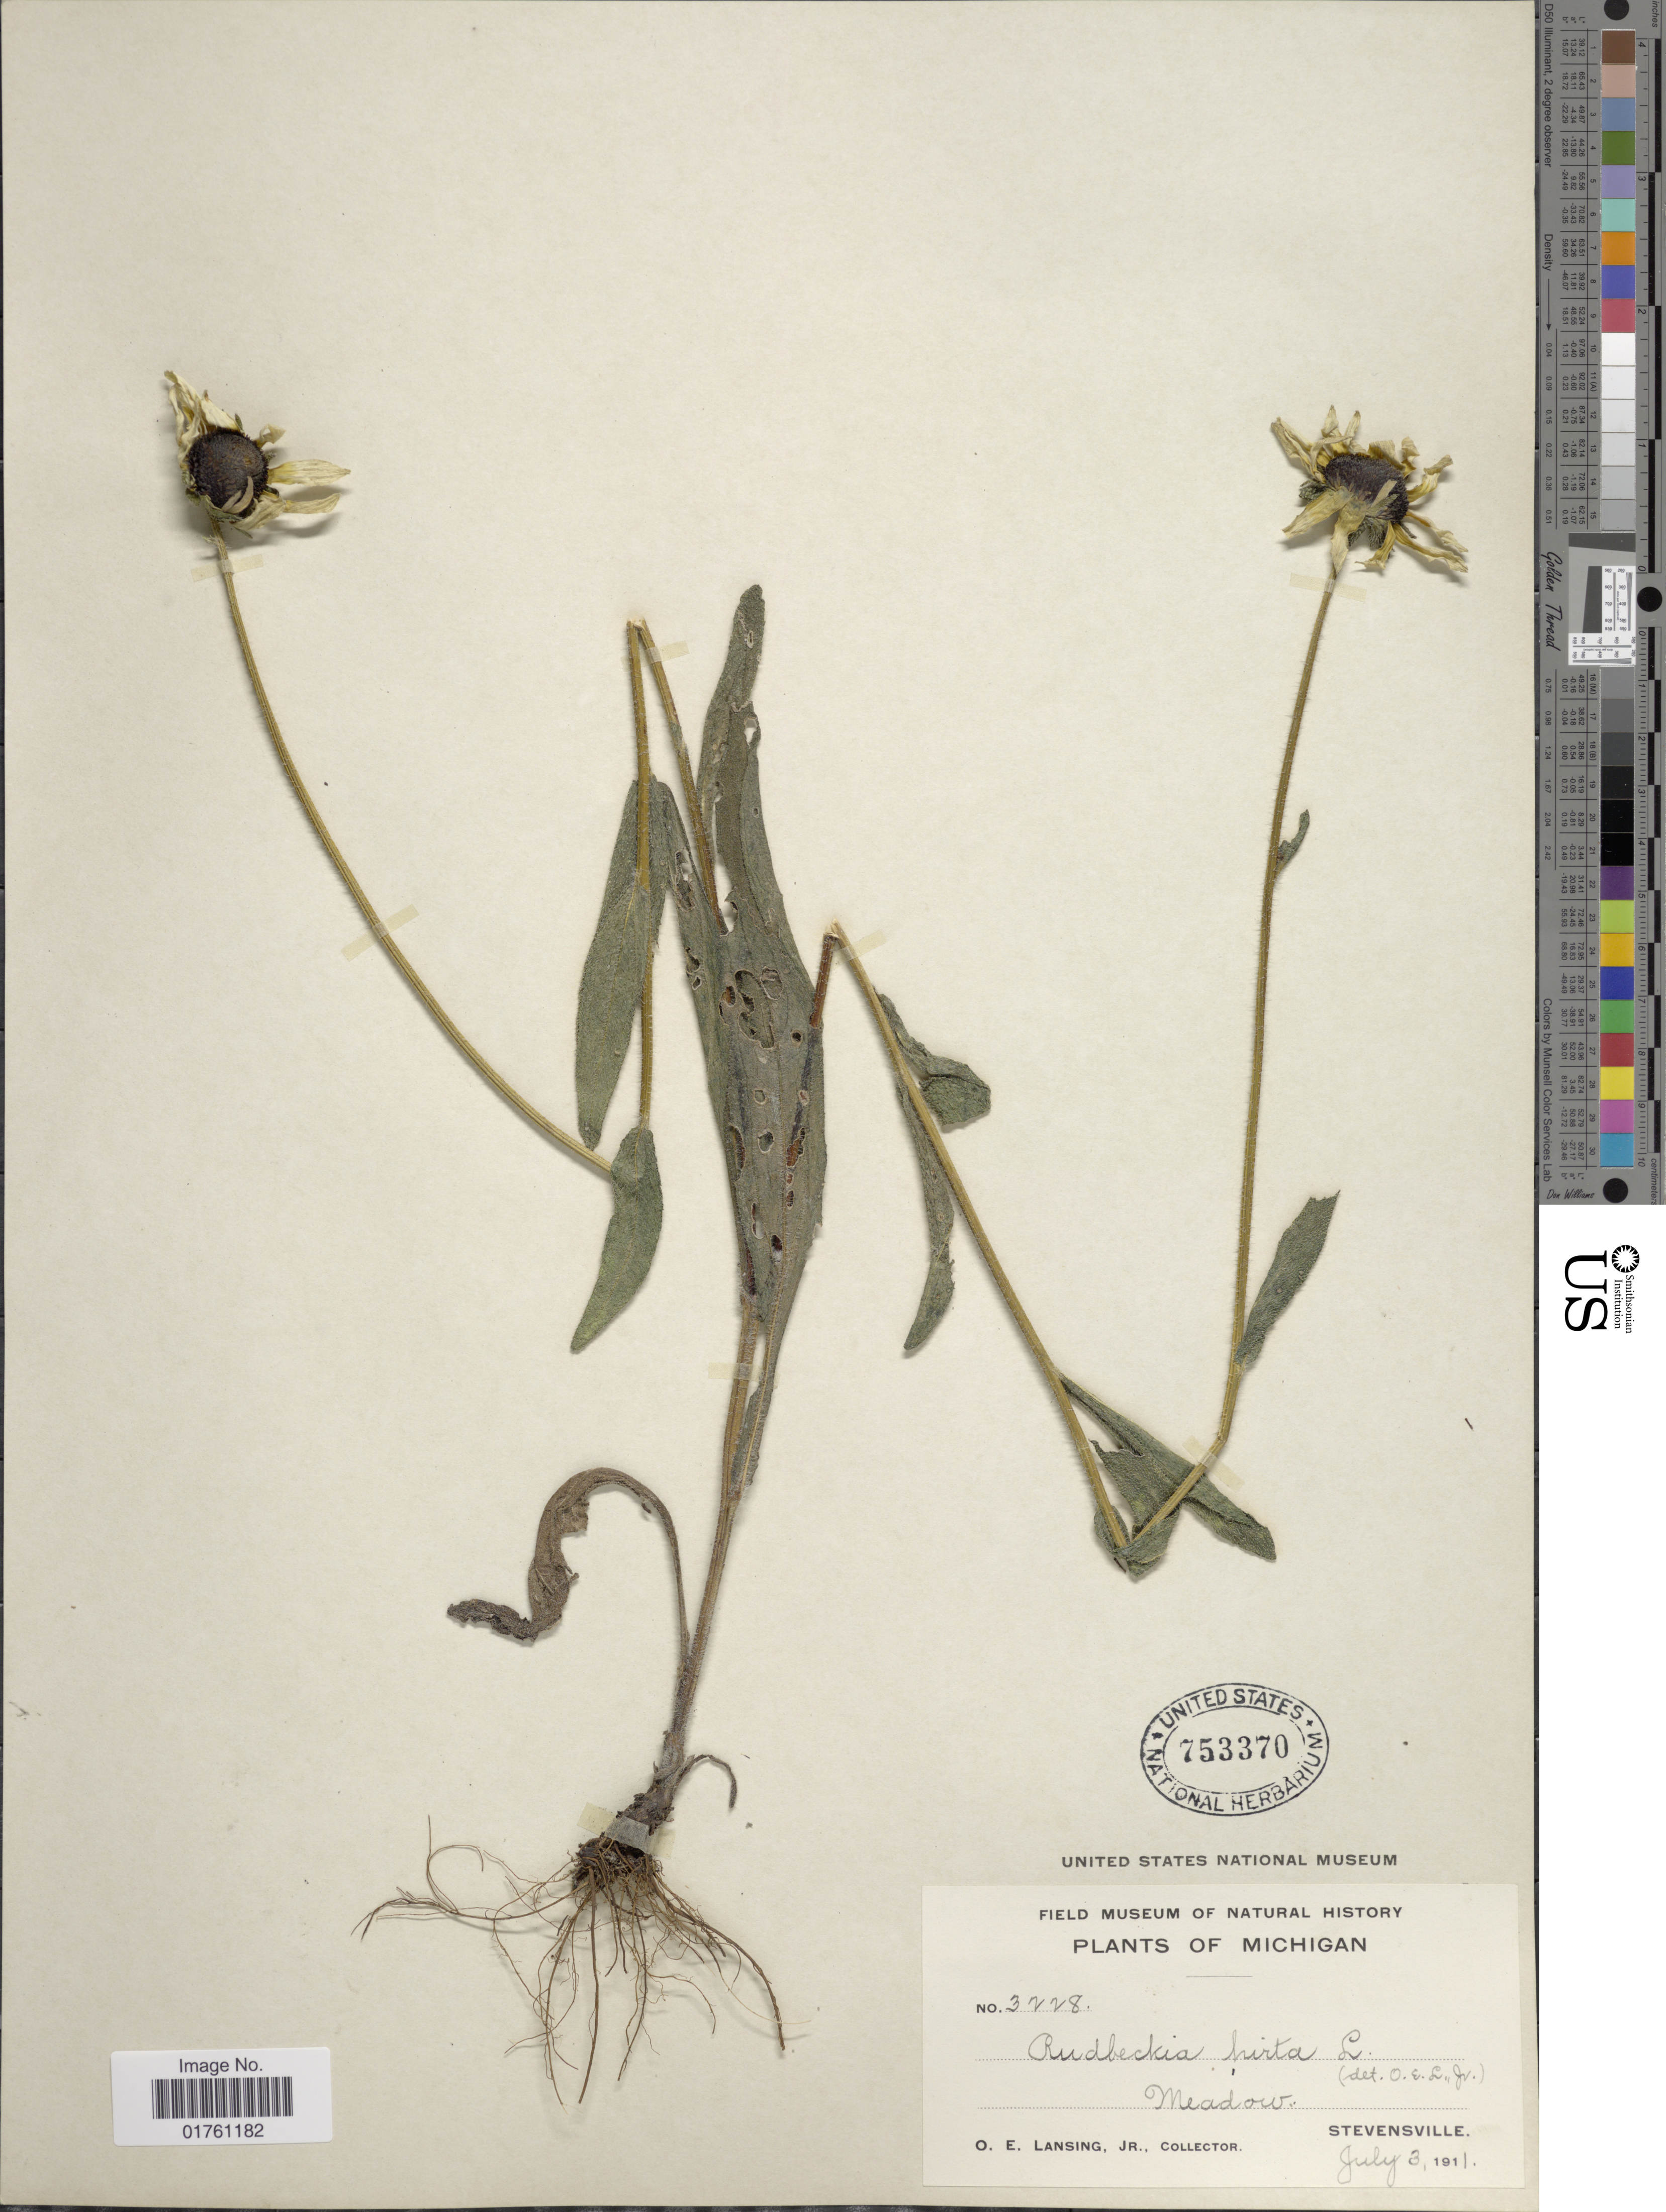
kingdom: Plantae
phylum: Tracheophyta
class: Magnoliopsida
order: Asterales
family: Asteraceae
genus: Rudbeckia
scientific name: Rudbeckia hirta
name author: L.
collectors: O. Lansing Jr.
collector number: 3228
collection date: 1911-07-03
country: United States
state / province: Michigan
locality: Meadow, Stevensville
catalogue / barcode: US 753370